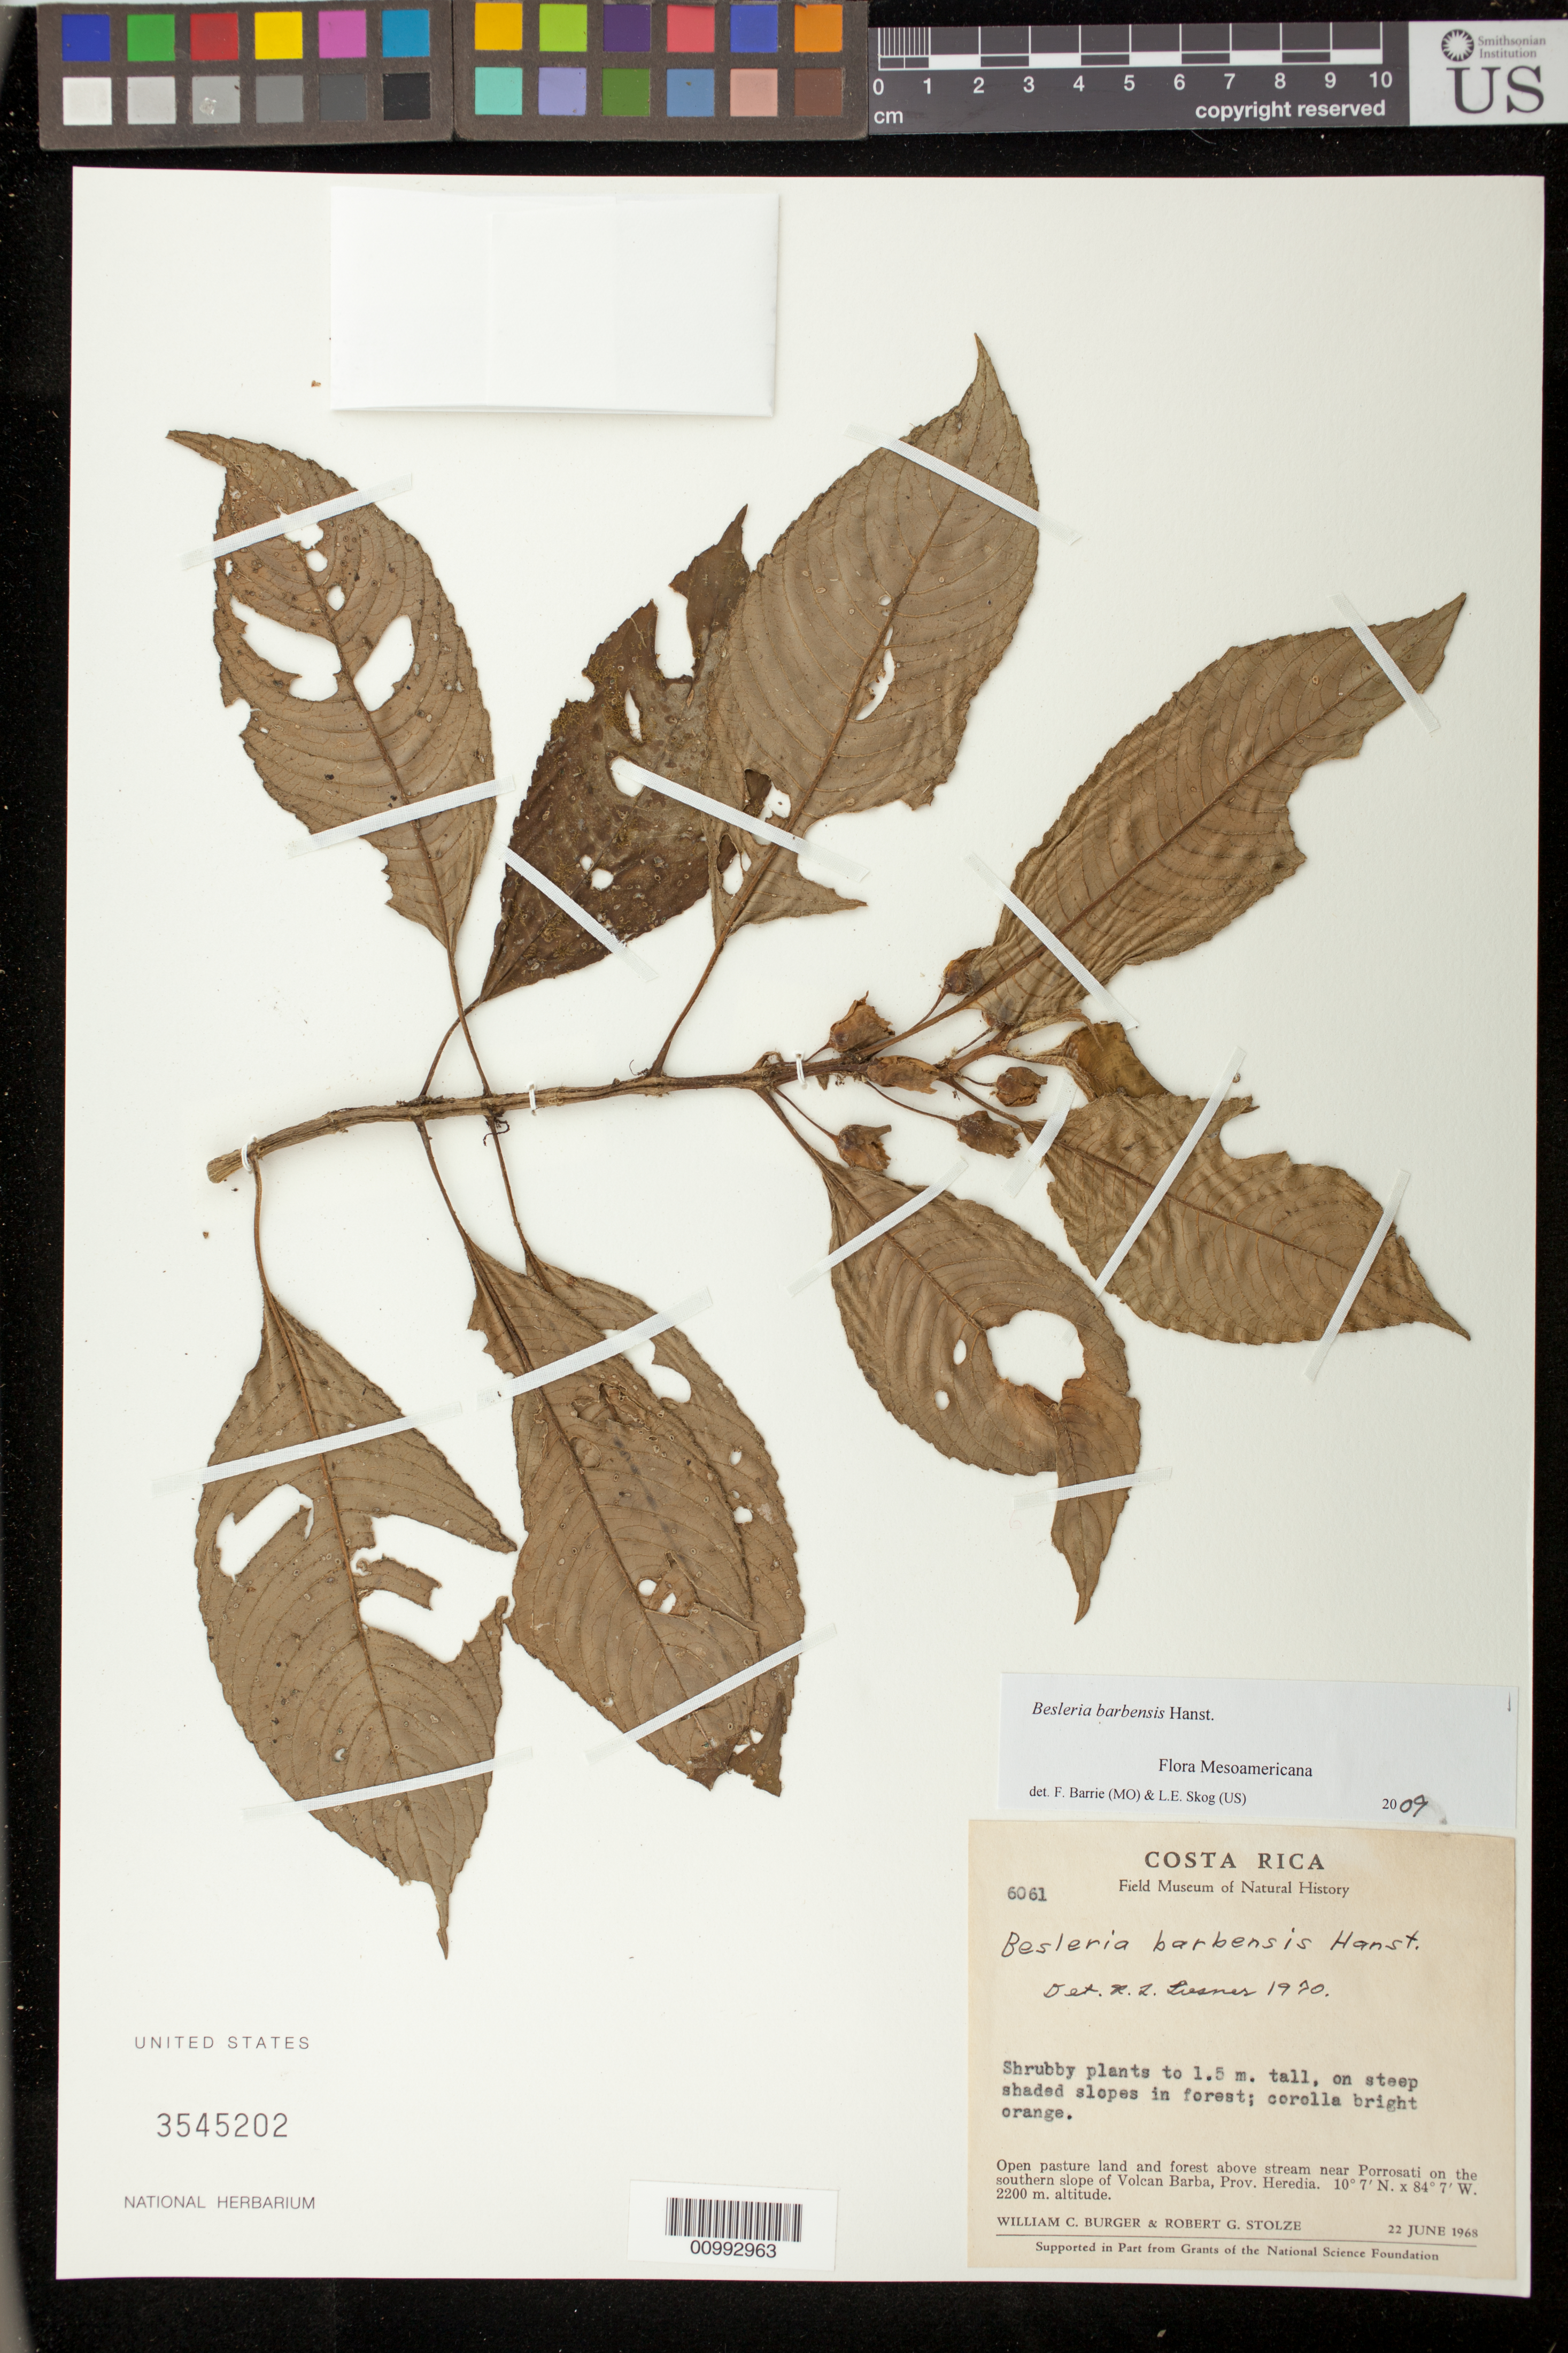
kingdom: Plantae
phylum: Tracheophyta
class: Magnoliopsida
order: Lamiales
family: Gesneriaceae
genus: Besleria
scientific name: Besleria barbensis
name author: Hanst.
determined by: Barrie, F. R.; Skog, Laurence E.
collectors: W. Burger & R. G. Stolze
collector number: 6061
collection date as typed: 22 Jun 1968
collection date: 1968-06-22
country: Costa Rica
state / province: Heredia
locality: Near Porrosati on the southern slope of Volcan Barba, Prov. Heredia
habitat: Open pasture land and forest above stream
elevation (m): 2200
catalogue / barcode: US 3545202